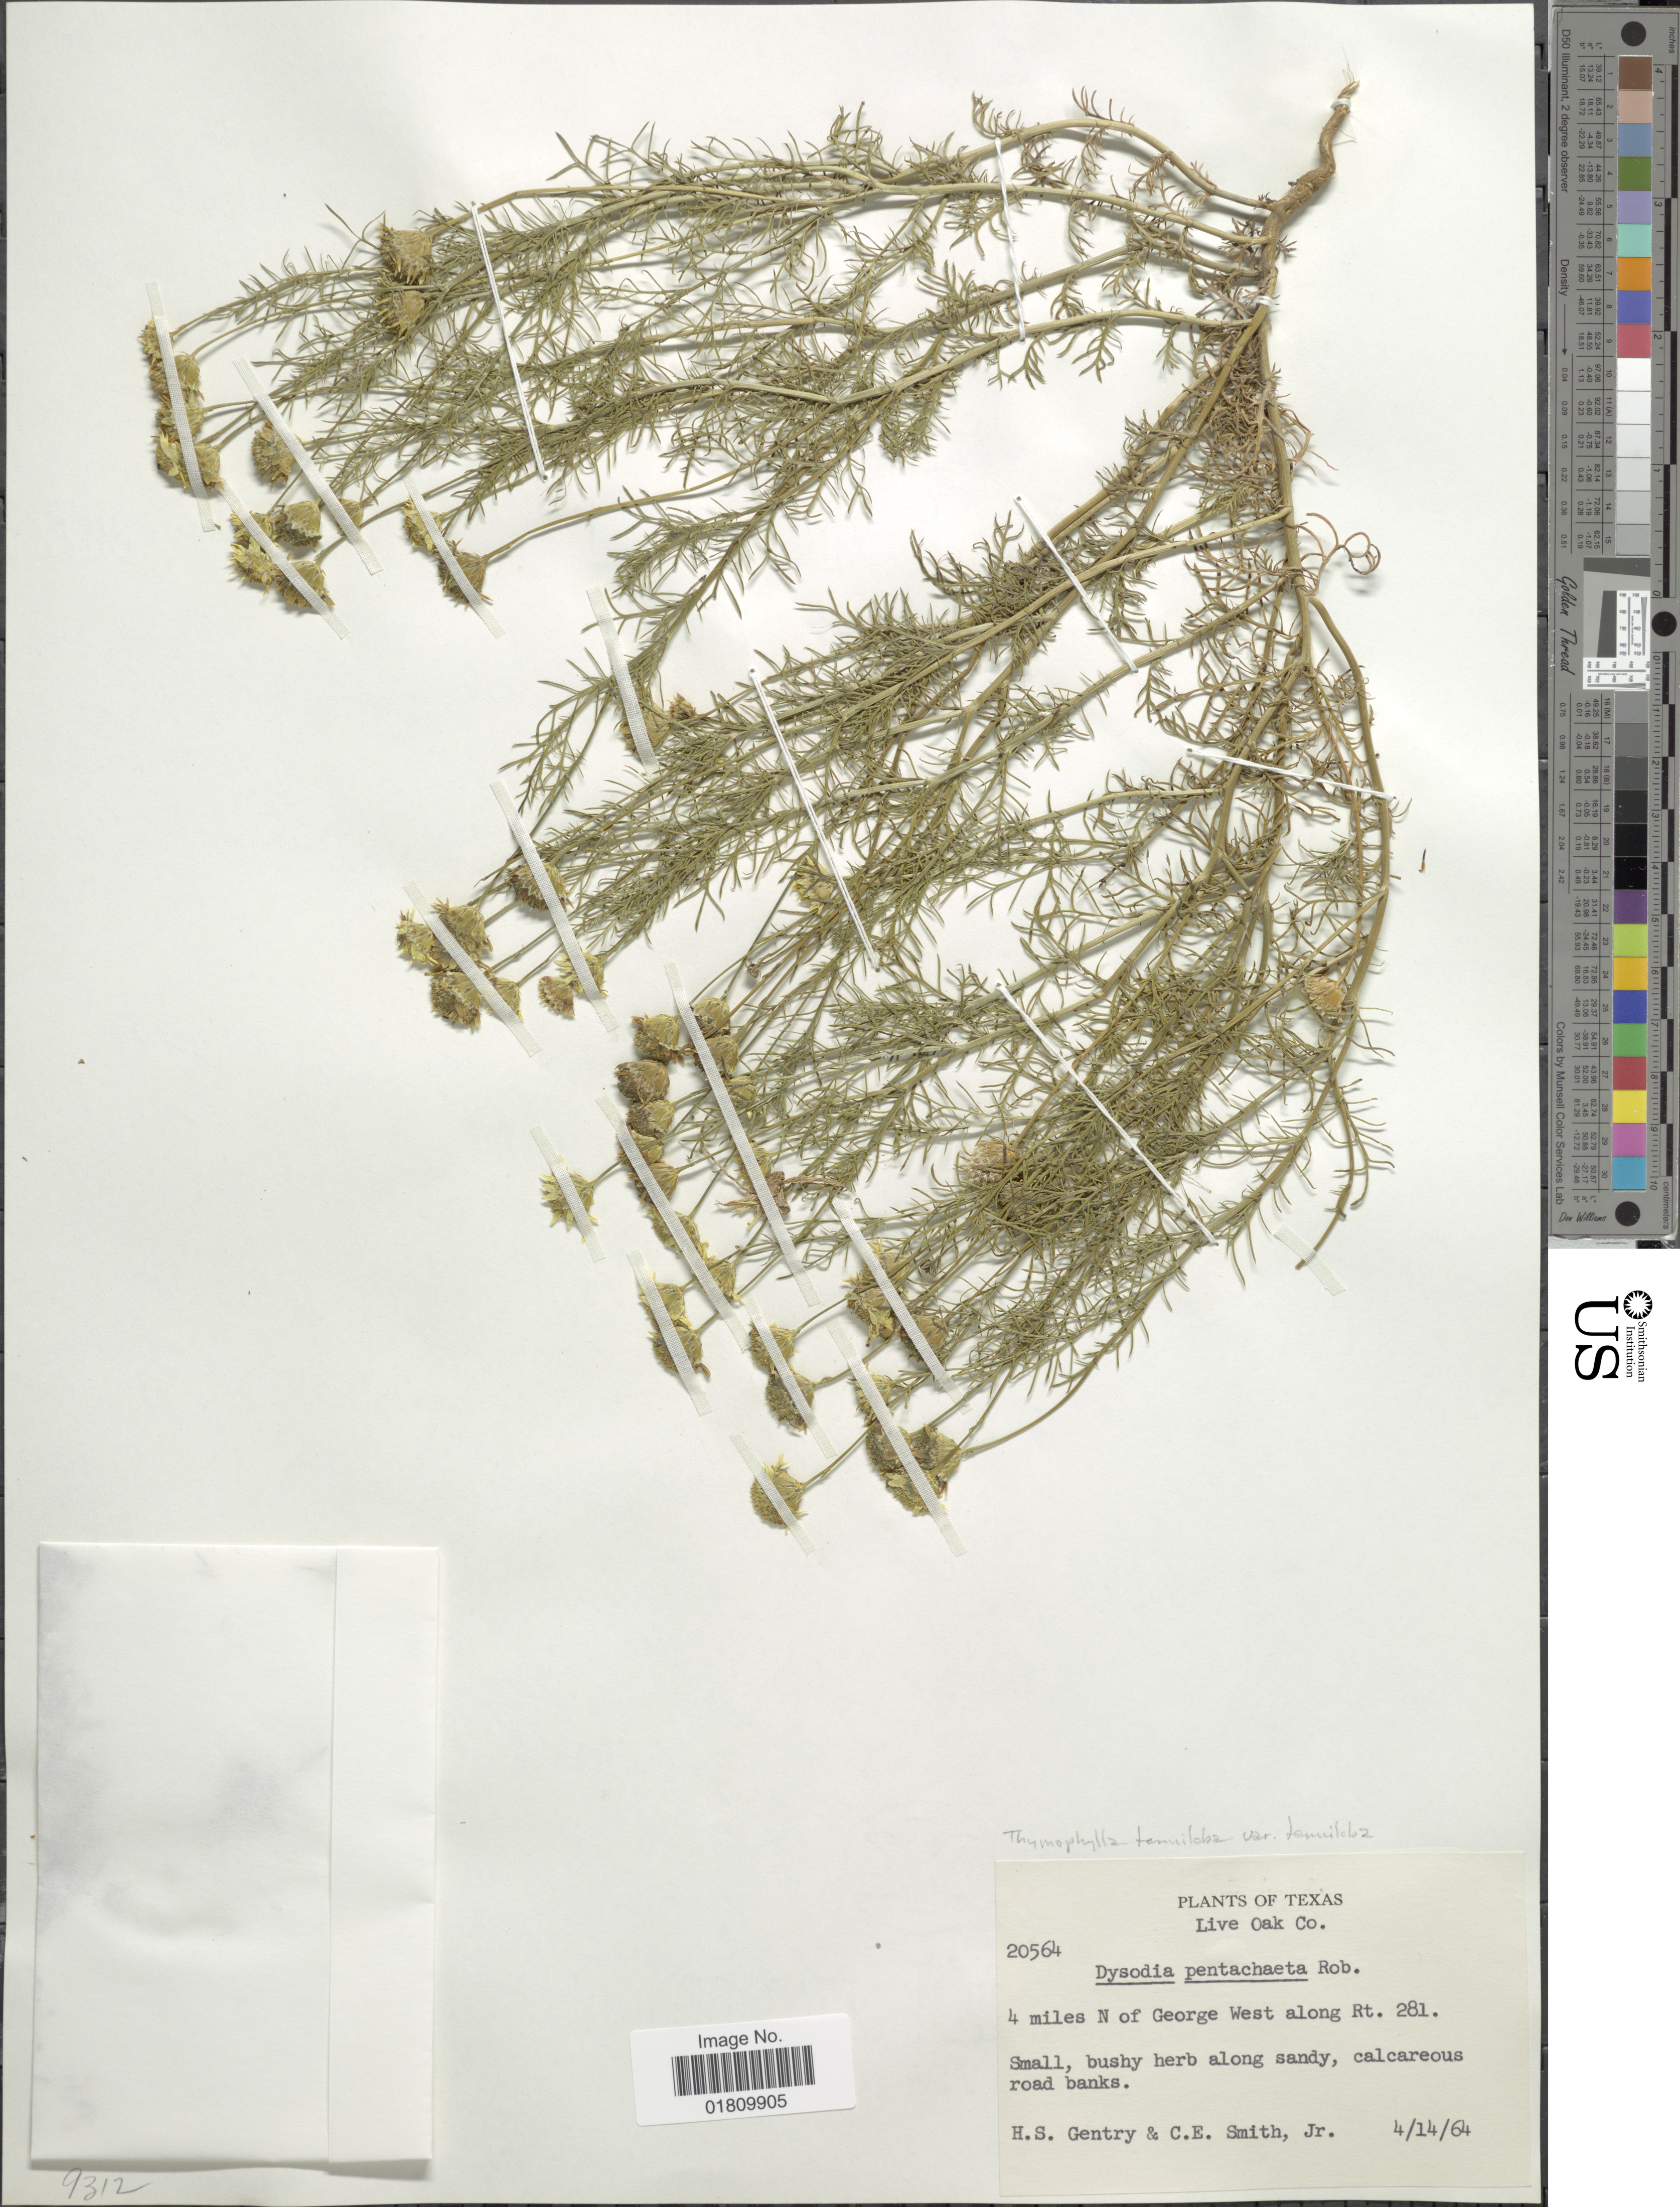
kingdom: Plantae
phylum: Tracheophyta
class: Magnoliopsida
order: Asterales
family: Asteraceae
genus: Thymophylla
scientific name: Thymophylla tenuiloba var. tenuiloba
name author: (DC.) Small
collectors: H. S. Gentry & C. E. Smith Jr.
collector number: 20564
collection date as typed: Transcribed d/m/y: 14/4/64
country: United States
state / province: Texas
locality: Live Oak Co., 4 miles N of George West along Rt. 281, calcareous road banks